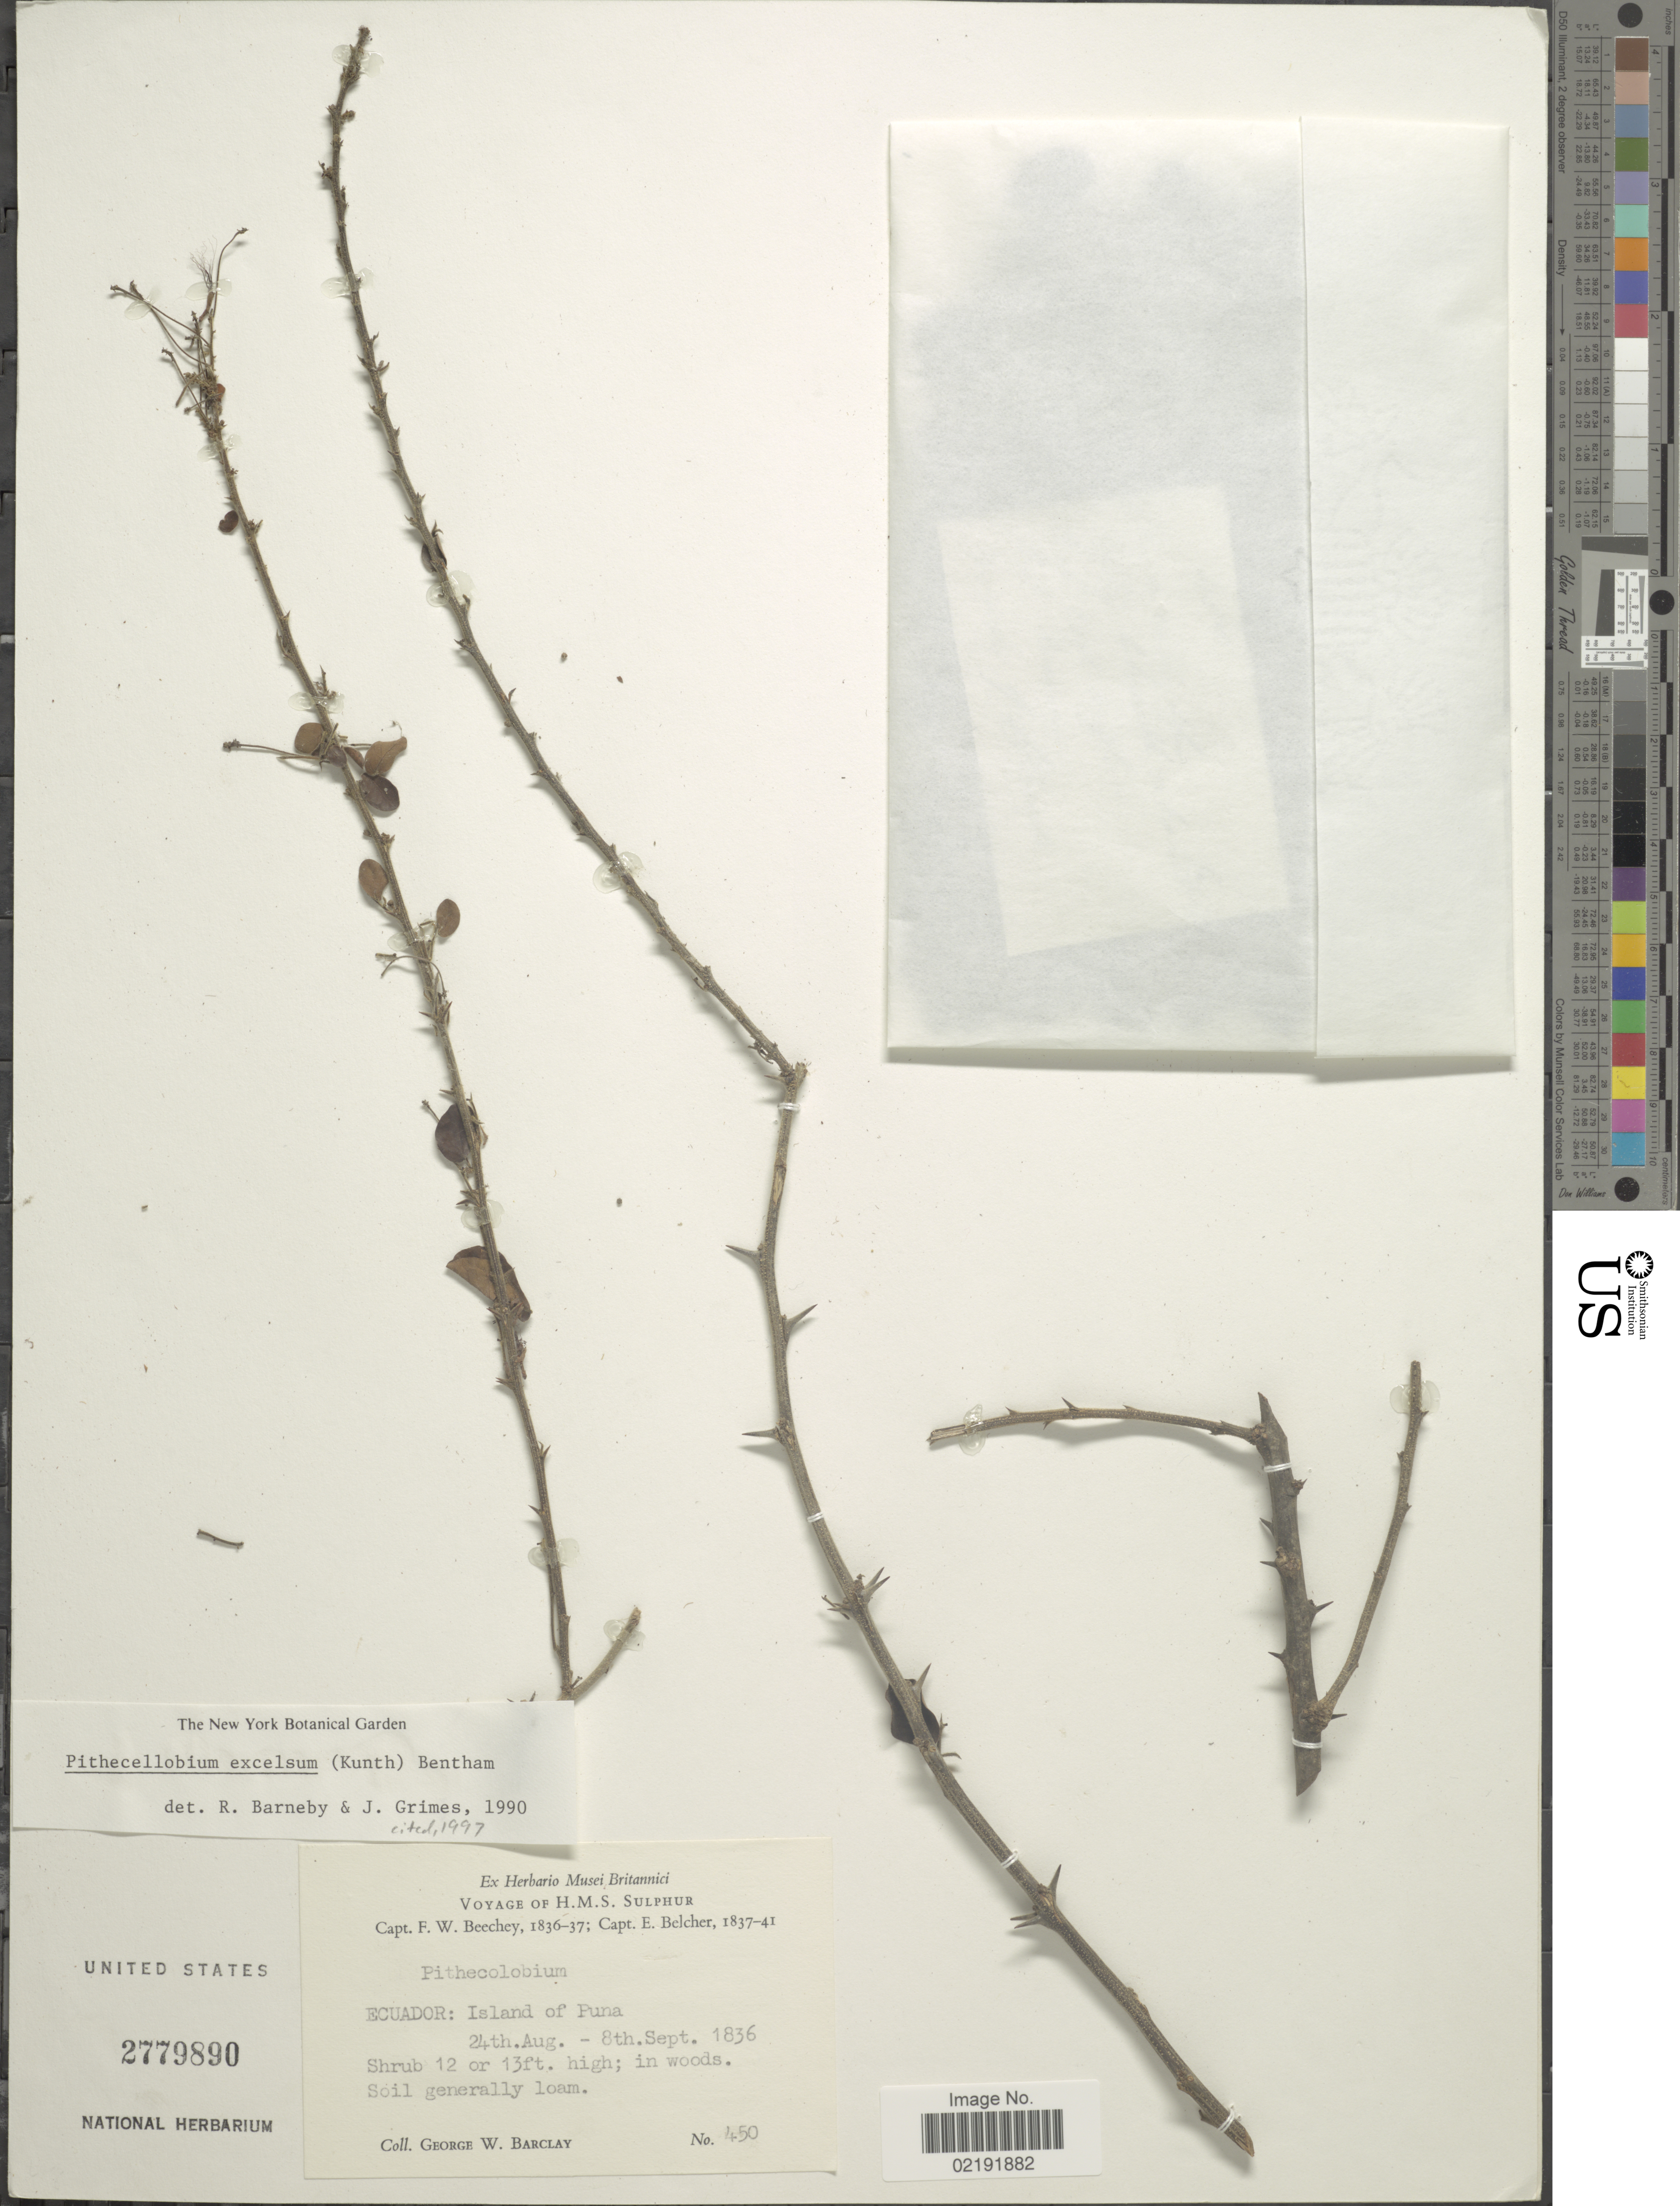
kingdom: Plantae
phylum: Tracheophyta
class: Magnoliopsida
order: Fabales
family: Fabaceae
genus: Pithecellobium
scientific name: Pithecellobium excelsum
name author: (Kunth) Mart.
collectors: G. W. Barclay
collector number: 450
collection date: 1836-08-24/1836-09-08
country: Ecuador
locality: Island of Puna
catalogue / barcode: US 2779890